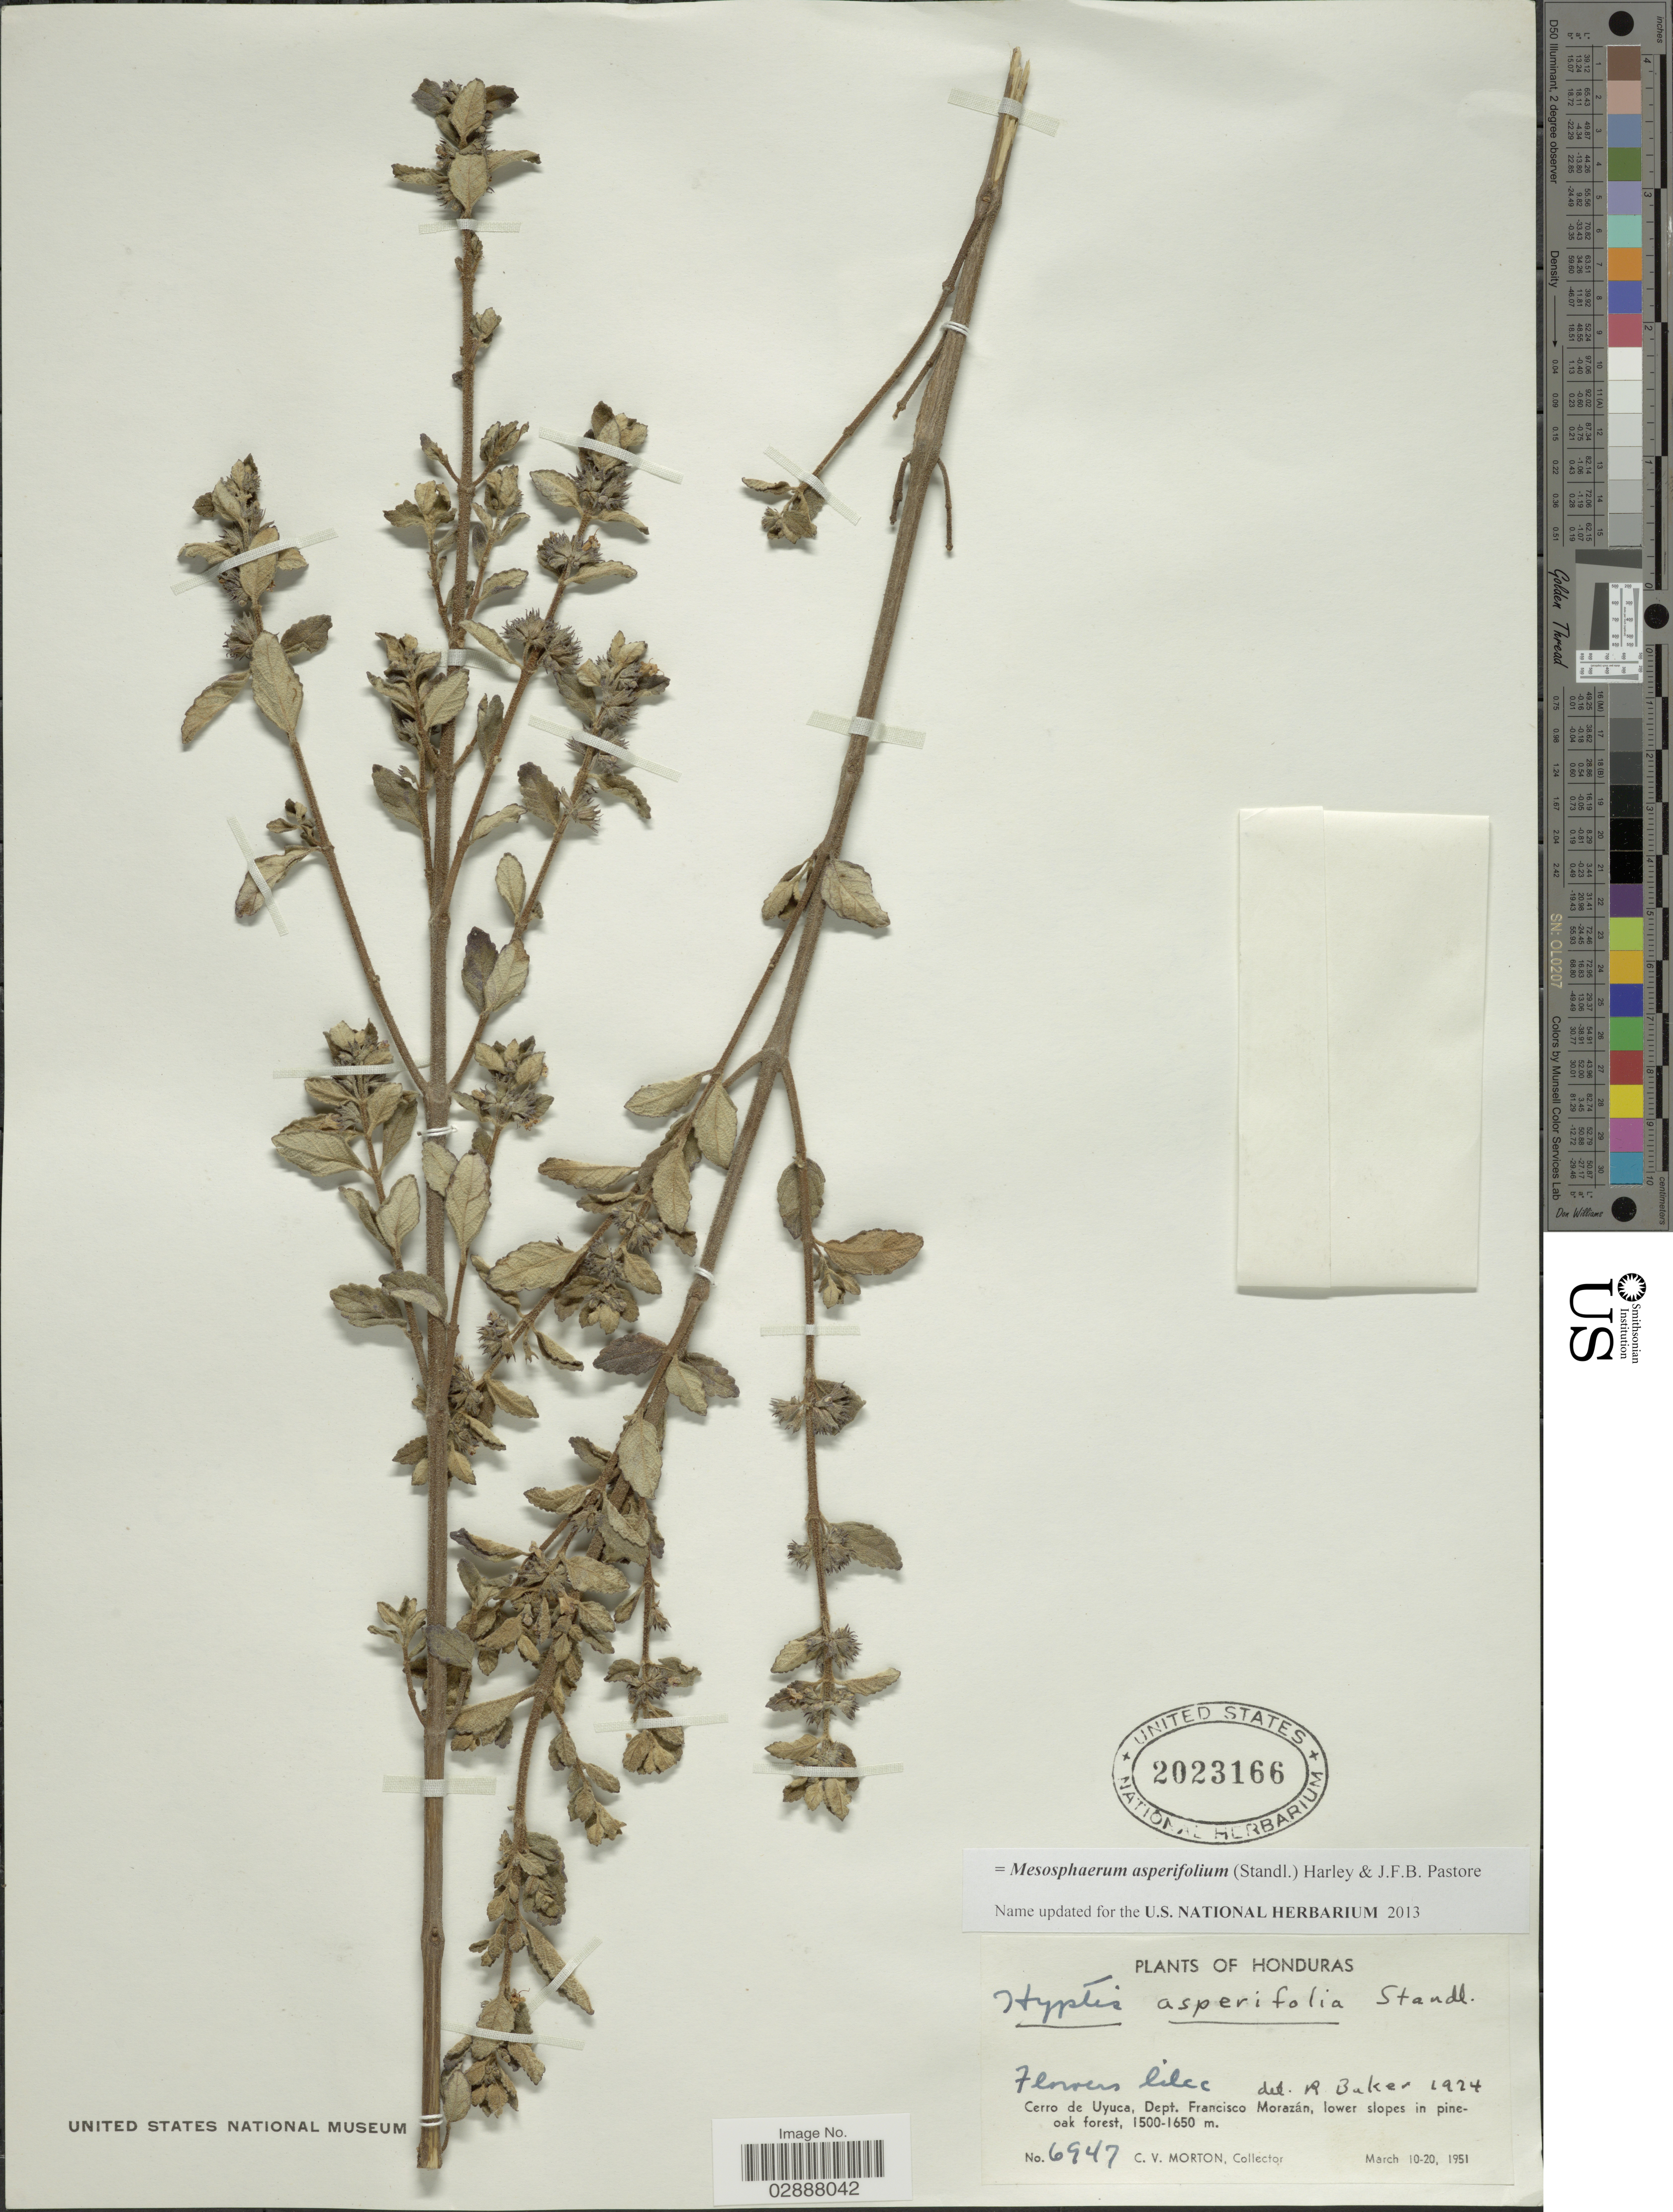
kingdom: Plantae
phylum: Tracheophyta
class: Magnoliopsida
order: Lamiales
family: Lamiaceae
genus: Mesosphaerum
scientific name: Mesosphaerum asperifolium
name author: (Standl.) Harley & J.F.B. Pastore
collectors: C. V. Morton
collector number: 697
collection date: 1951-03-10/1951-03-20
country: Honduras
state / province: Fco. Morazán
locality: Cerro de Uyuca, Dept. Francisco Morazán.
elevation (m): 1500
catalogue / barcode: US 2023166